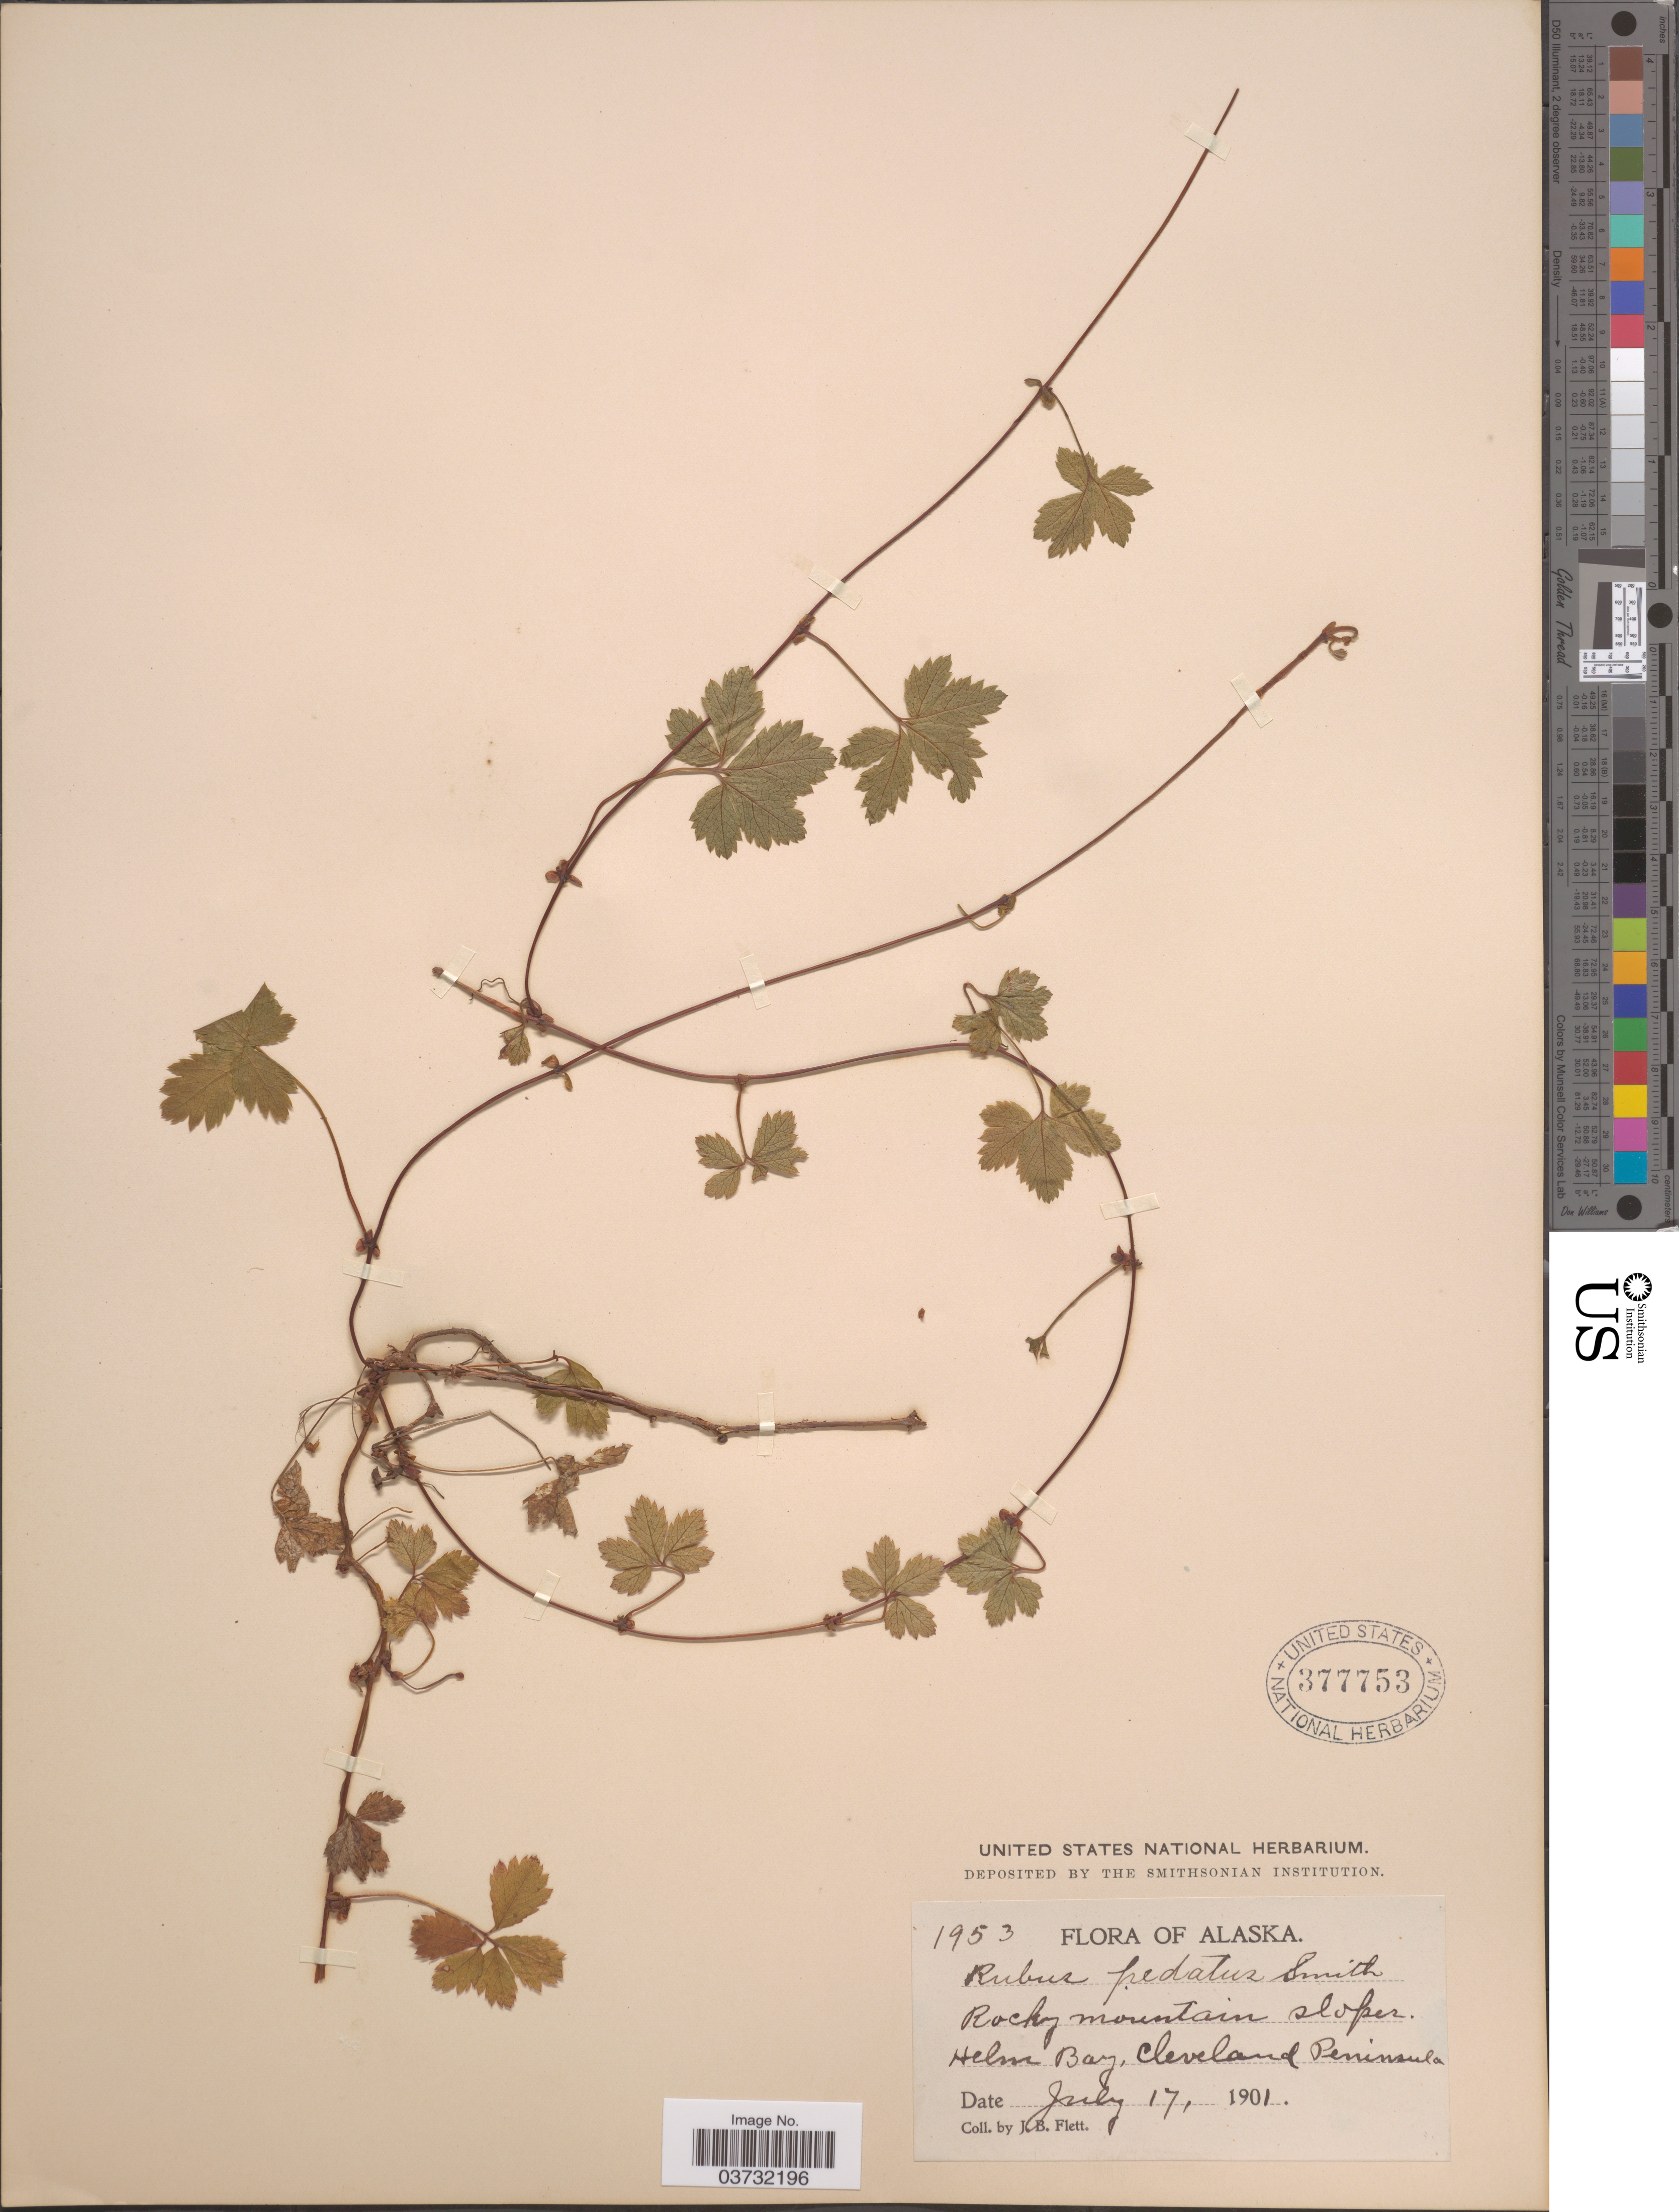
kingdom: Plantae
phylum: Tracheophyta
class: Magnoliopsida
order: Rosales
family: Rosaceae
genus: Rubus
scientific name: Rubus pedatus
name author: Sm.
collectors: J. Flett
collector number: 1953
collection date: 1901-07-17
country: United States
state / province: Alaska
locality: Helm Bay, Cleveland Peninsula.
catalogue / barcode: US 377753